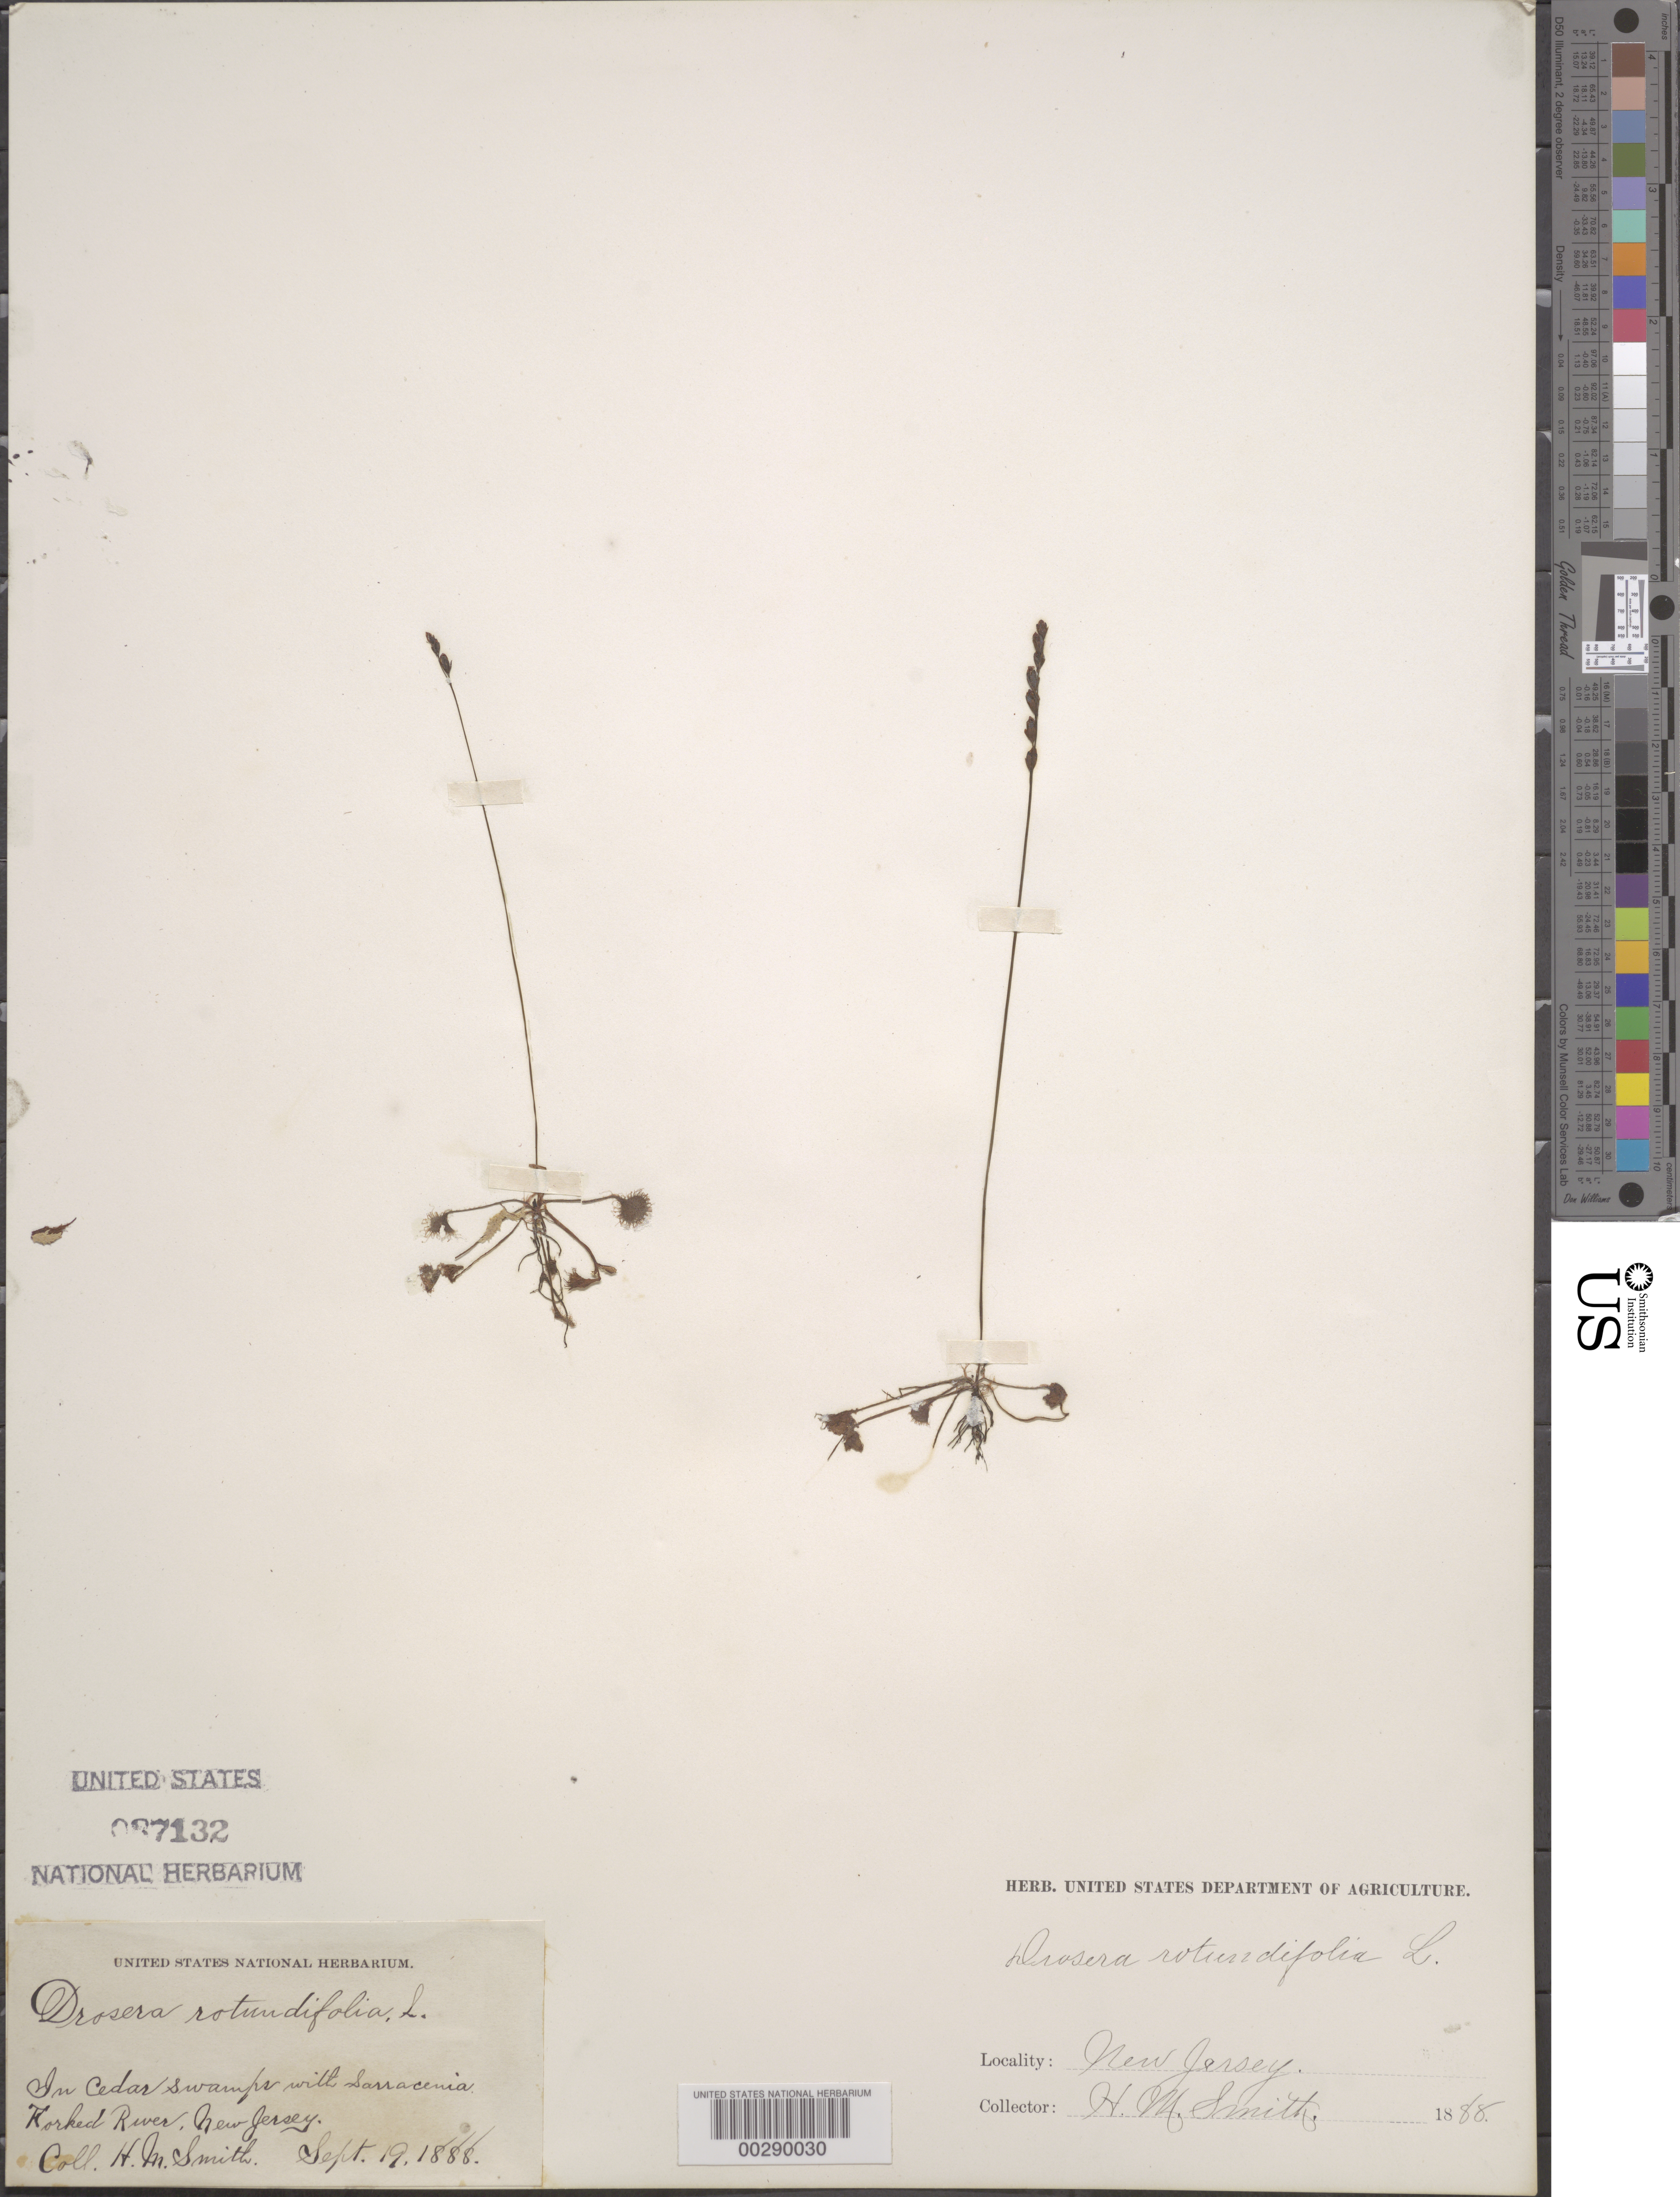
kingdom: Plantae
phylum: Tracheophyta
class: Magnoliopsida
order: Caryophyllales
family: Droseraceae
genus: Drosera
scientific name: Drosera rotundifolia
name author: L.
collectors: H. M. Smith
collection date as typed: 19 Sep 1888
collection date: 1888-09-19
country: United States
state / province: New Jersey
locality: Forked river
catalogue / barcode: US 87132